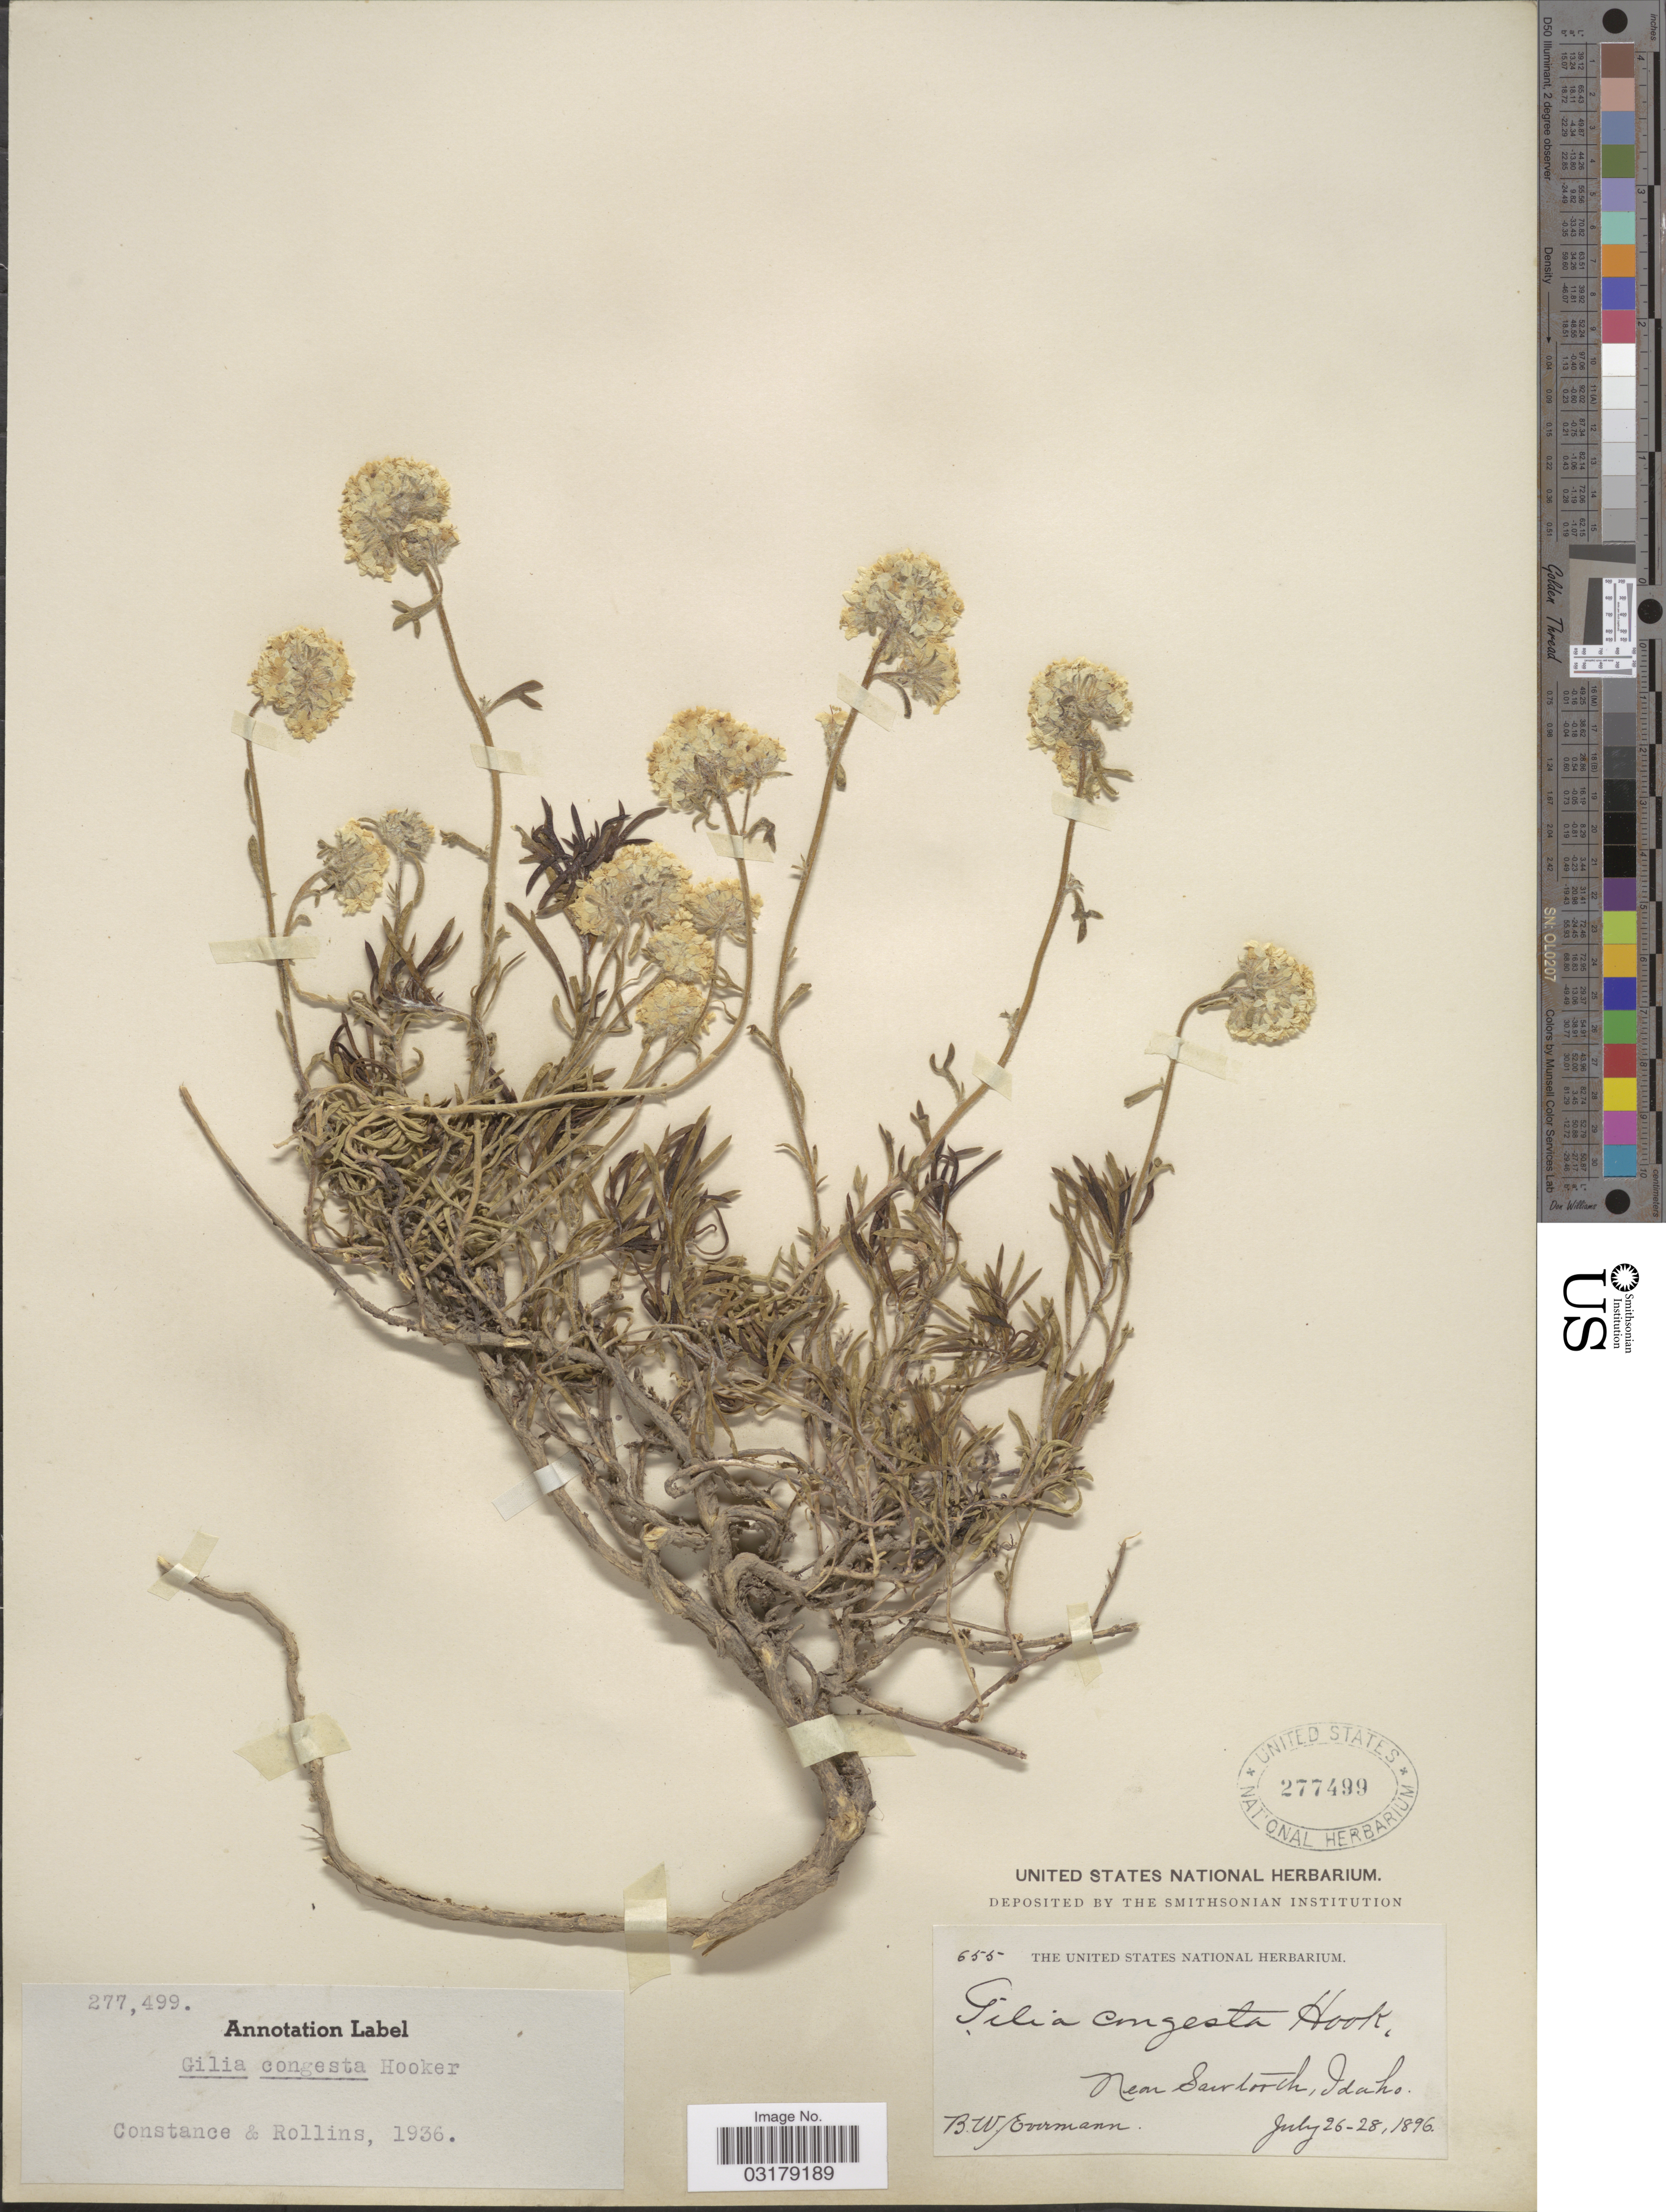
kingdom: Plantae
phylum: Tracheophyta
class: Magnoliopsida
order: Ericales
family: Polemoniaceae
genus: Ipomopsis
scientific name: Ipomopsis congesta subsp. viridis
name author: (Cronquist) A. Day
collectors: B. W. Evermann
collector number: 655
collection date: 1896-07-26/1896-07-28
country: United States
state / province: Idaho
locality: Near Sawtooth.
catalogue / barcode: US 277499